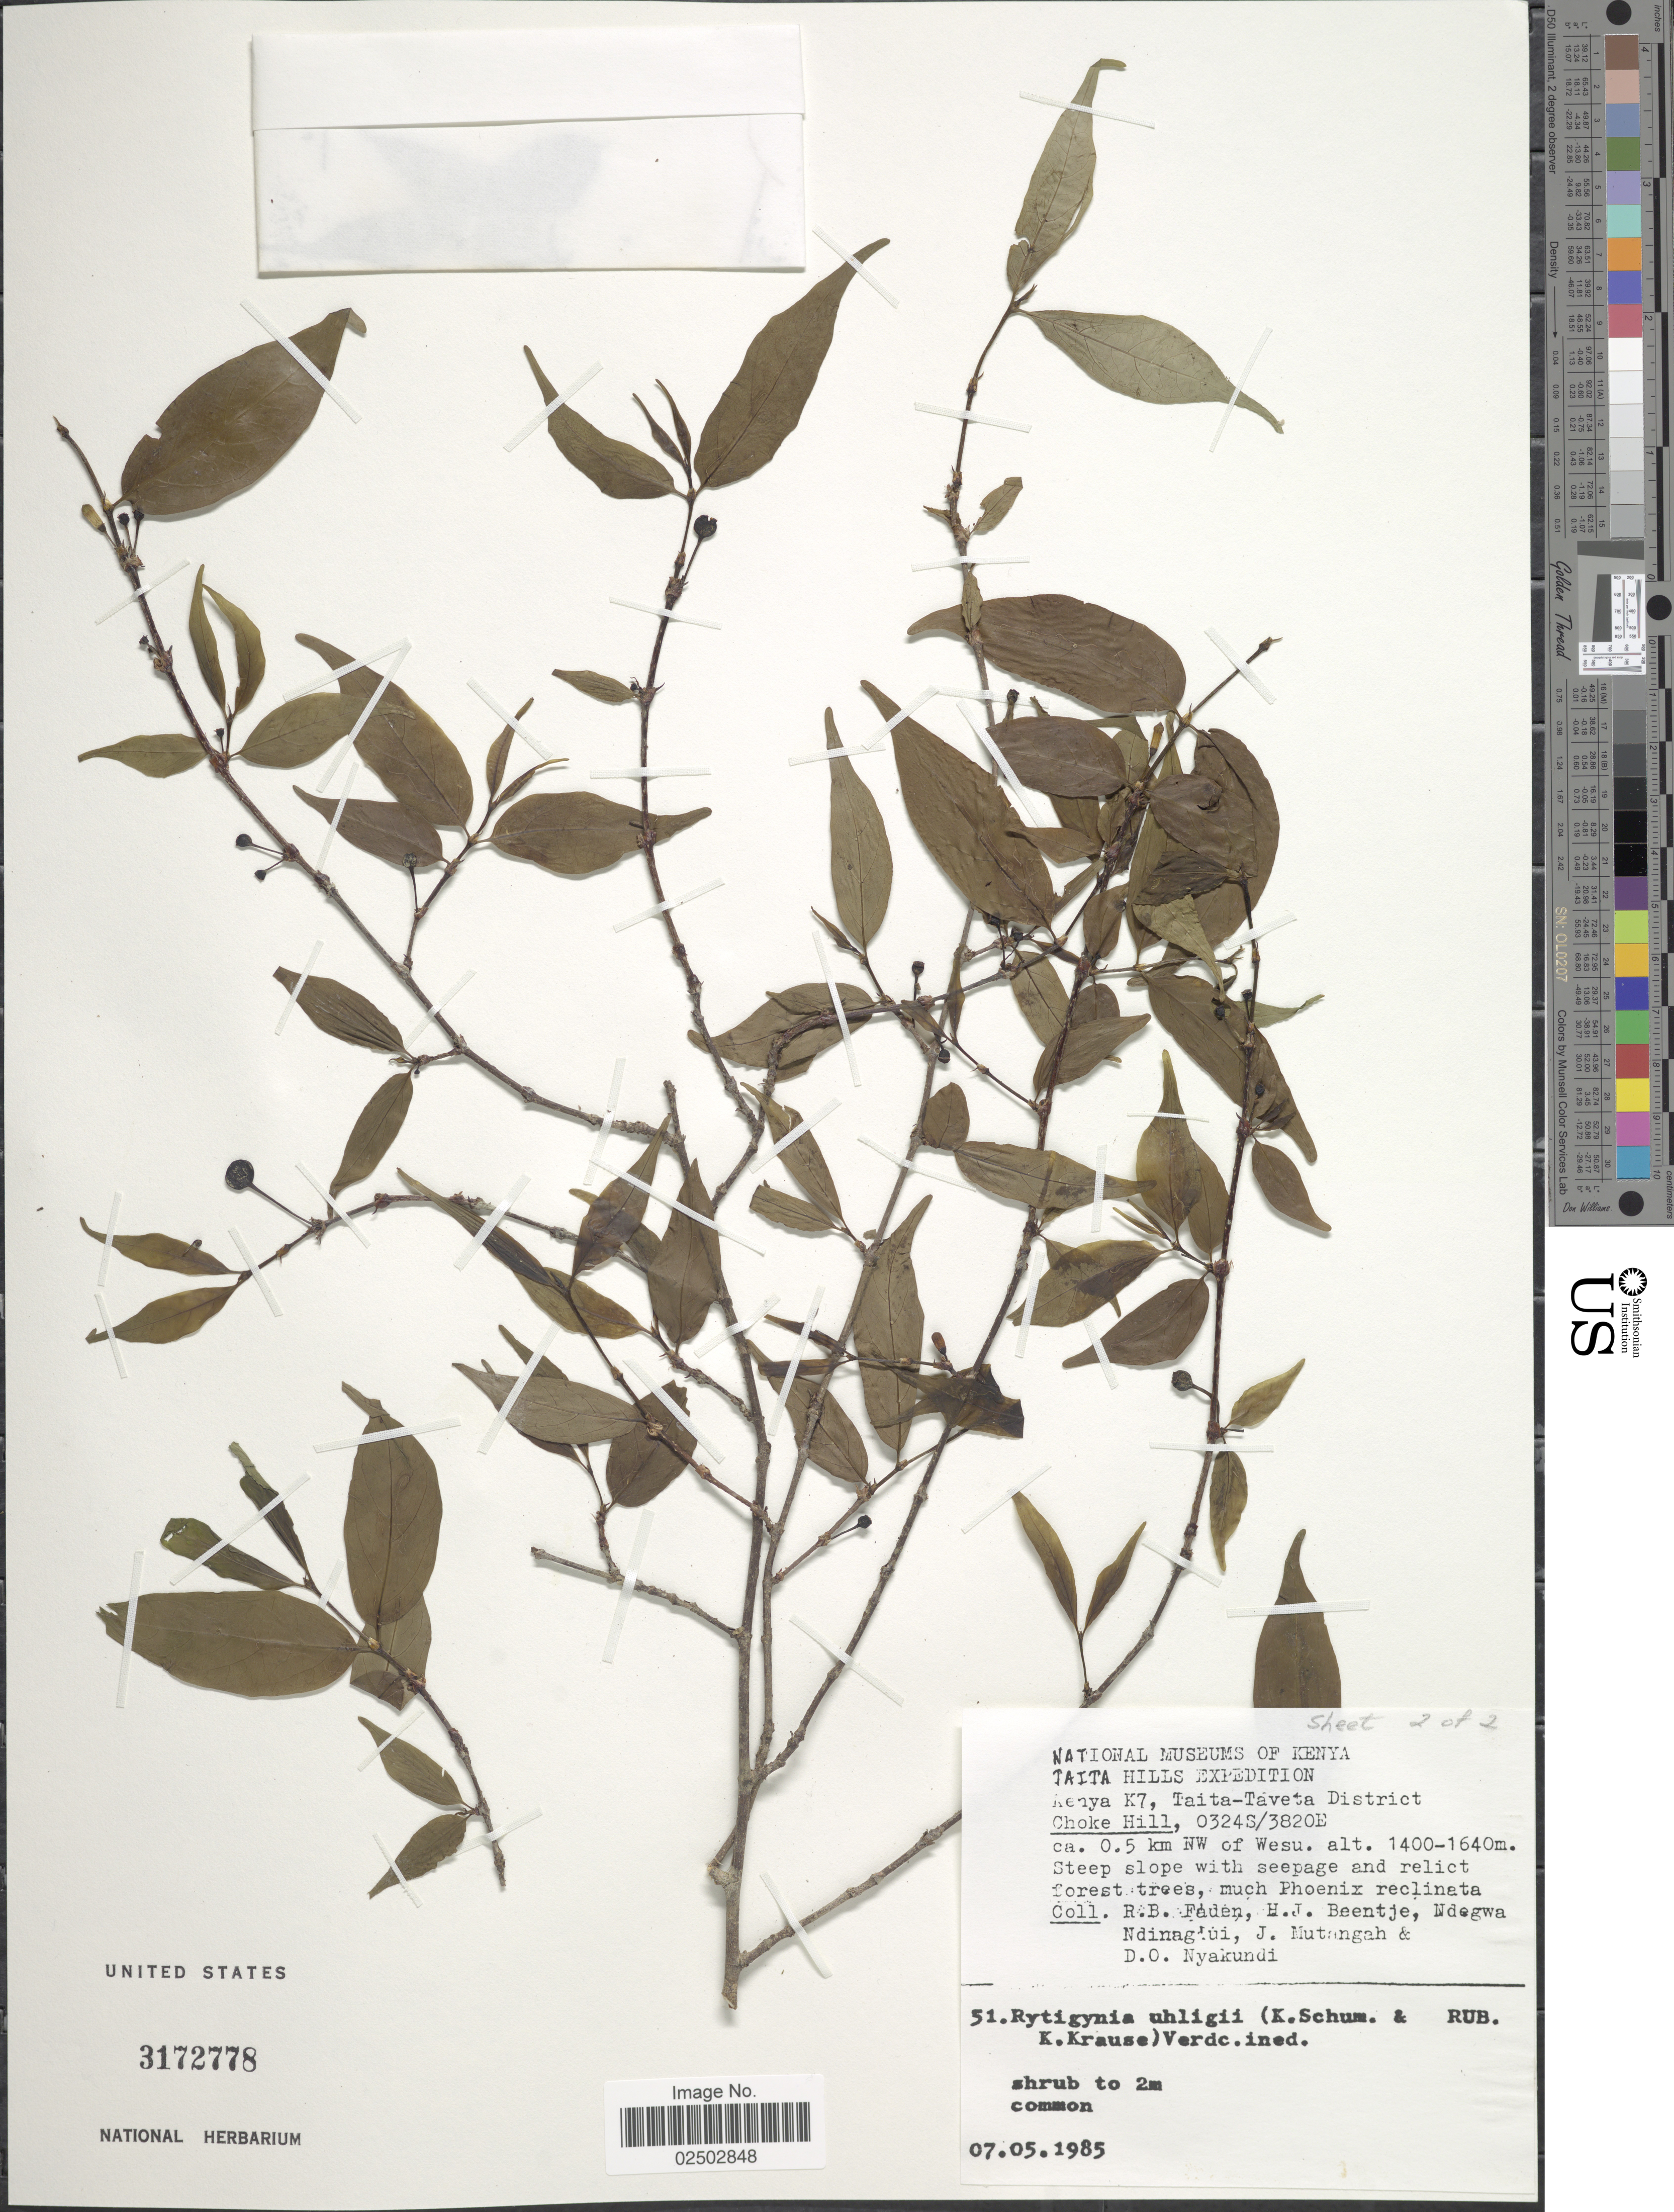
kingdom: Plantae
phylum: Tracheophyta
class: Magnoliopsida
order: Gentianales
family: Rubiaceae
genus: Rytigynia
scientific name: Rytigynia uhligii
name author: (K. Schum. & K. Krause) Verdc.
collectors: R. B. Faden, H. J. Beentje, Ndegwa Ndiang'ui, J. Mutangah & D. Nyakundi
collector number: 51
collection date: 1985-05-07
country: Kenya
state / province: Taita Taveta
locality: Taita Hills, Kenya, K7, Taita-Taveta, District, Choke Hill, 0.5 km NW of Wesu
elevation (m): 1400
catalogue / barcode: US 3172778